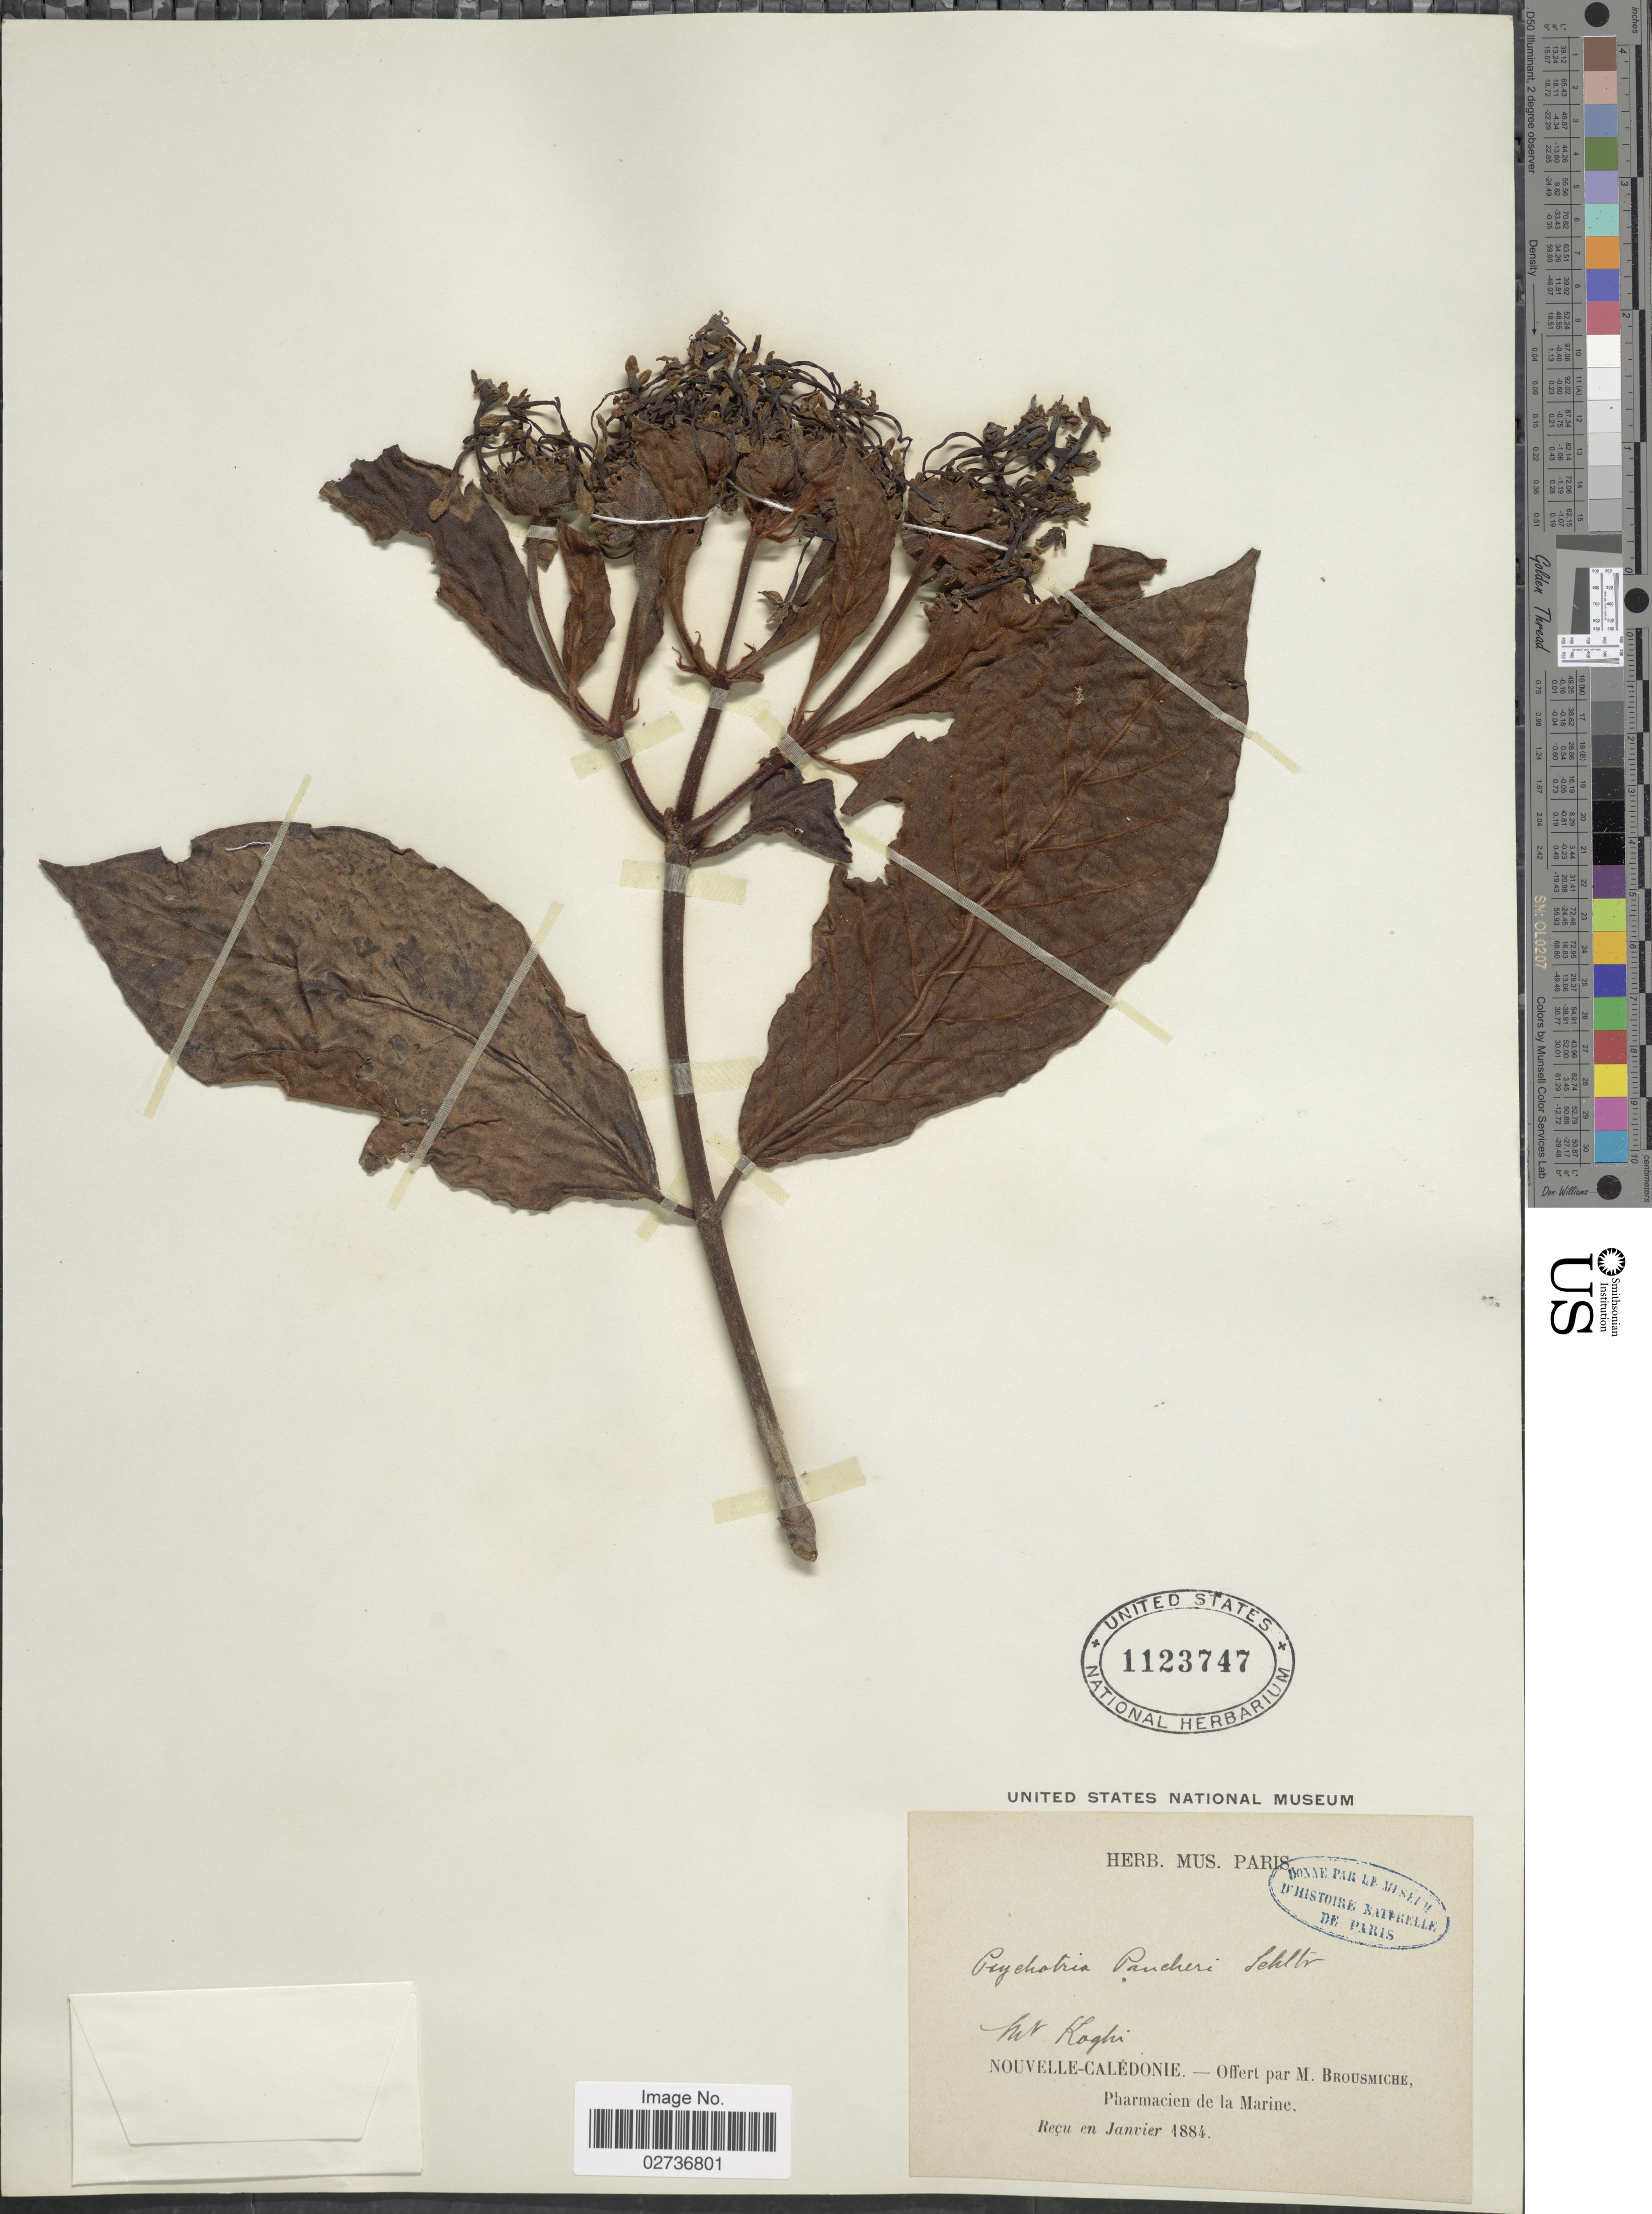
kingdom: Plantae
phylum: Tracheophyta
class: Magnoliopsida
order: Gentianales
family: Rubiaceae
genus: Psychotria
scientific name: Psychotria pancheri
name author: (Baill.) Schltr.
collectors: M. Brousmiche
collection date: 1884-01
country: New Caledonia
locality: Mt. Koghi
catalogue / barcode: US 1123747